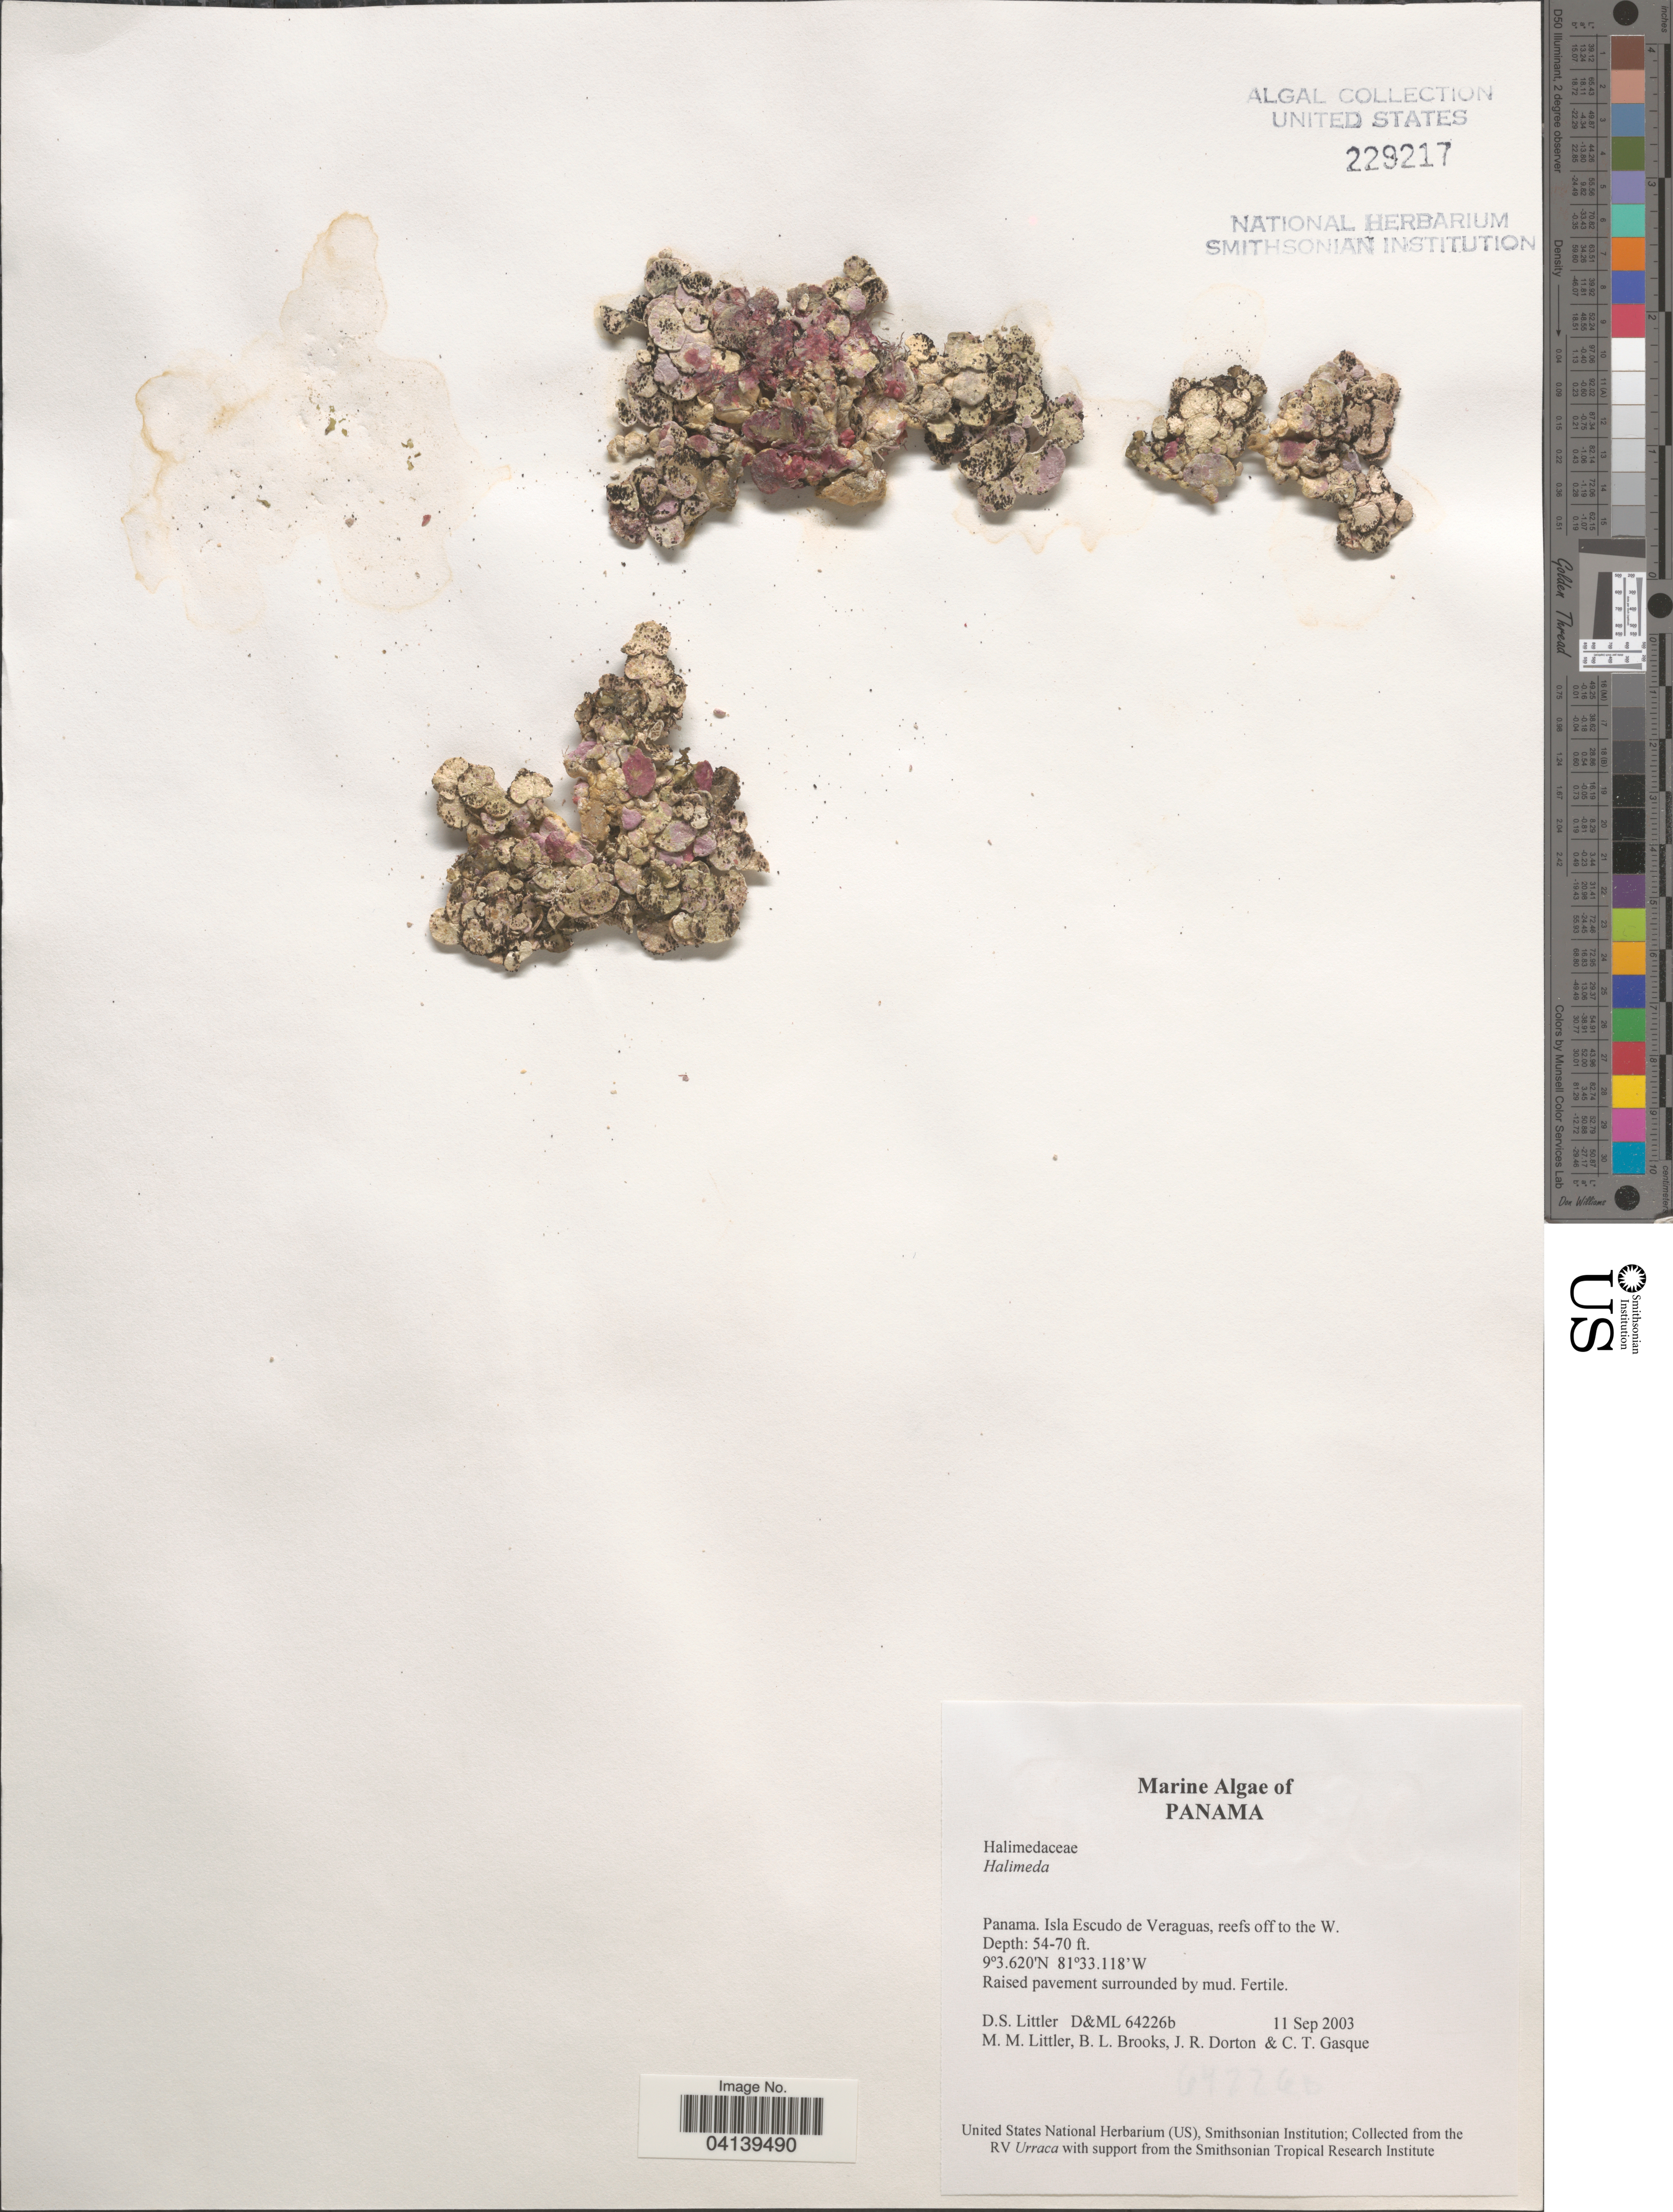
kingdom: Plantae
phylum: Chlorophyta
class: Ulvophyceae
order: Bryopsidales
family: Halimedaceae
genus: Halimeda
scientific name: Halimeda sp.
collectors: D. S. Littler, B. Brooks, J. Dorton & C. Gasque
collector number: D&ML64226b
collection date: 2003-09-11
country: Panama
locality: Isla Escudo de Veraguas, reefs off to the W.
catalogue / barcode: US 229217